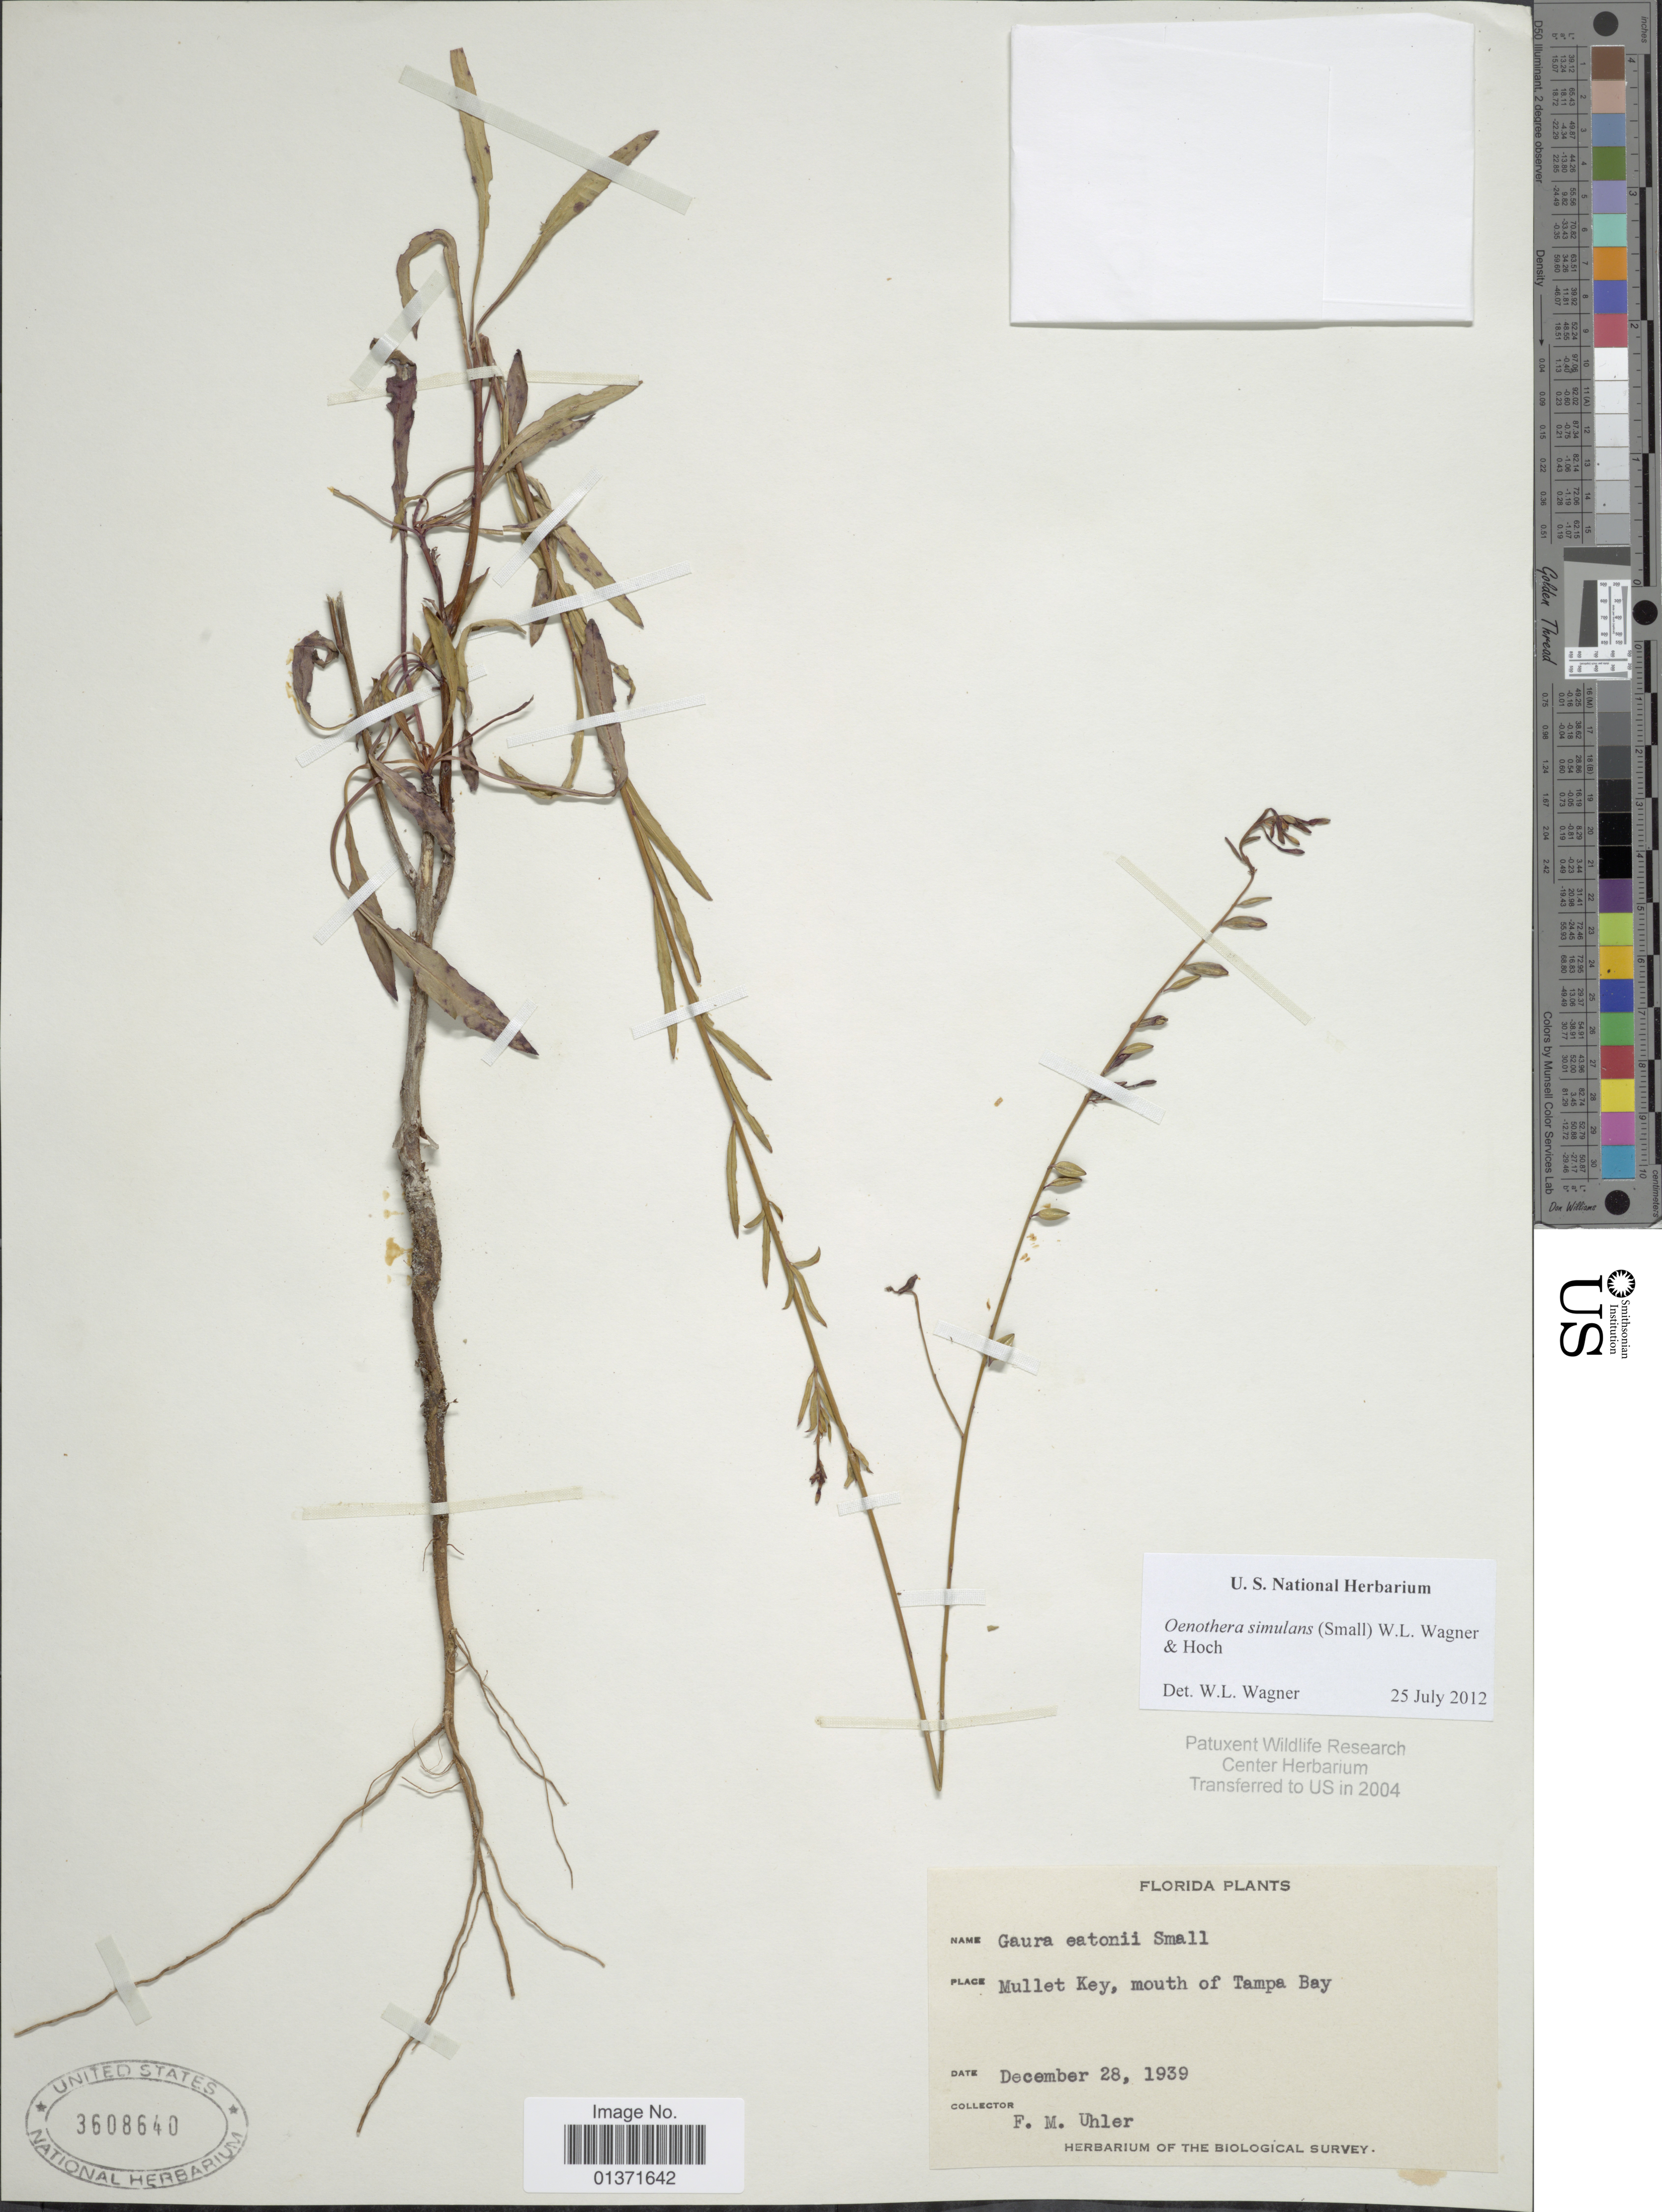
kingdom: Plantae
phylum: Tracheophyta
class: Magnoliopsida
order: Myrtales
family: Onagraceae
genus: Oenothera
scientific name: Oenothera simulans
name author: Michx.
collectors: F. M. Uhler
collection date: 1939-12-28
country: United States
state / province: Florida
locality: Florida, Mullet Key, mouth of Tampa Bay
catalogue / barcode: US 3608640